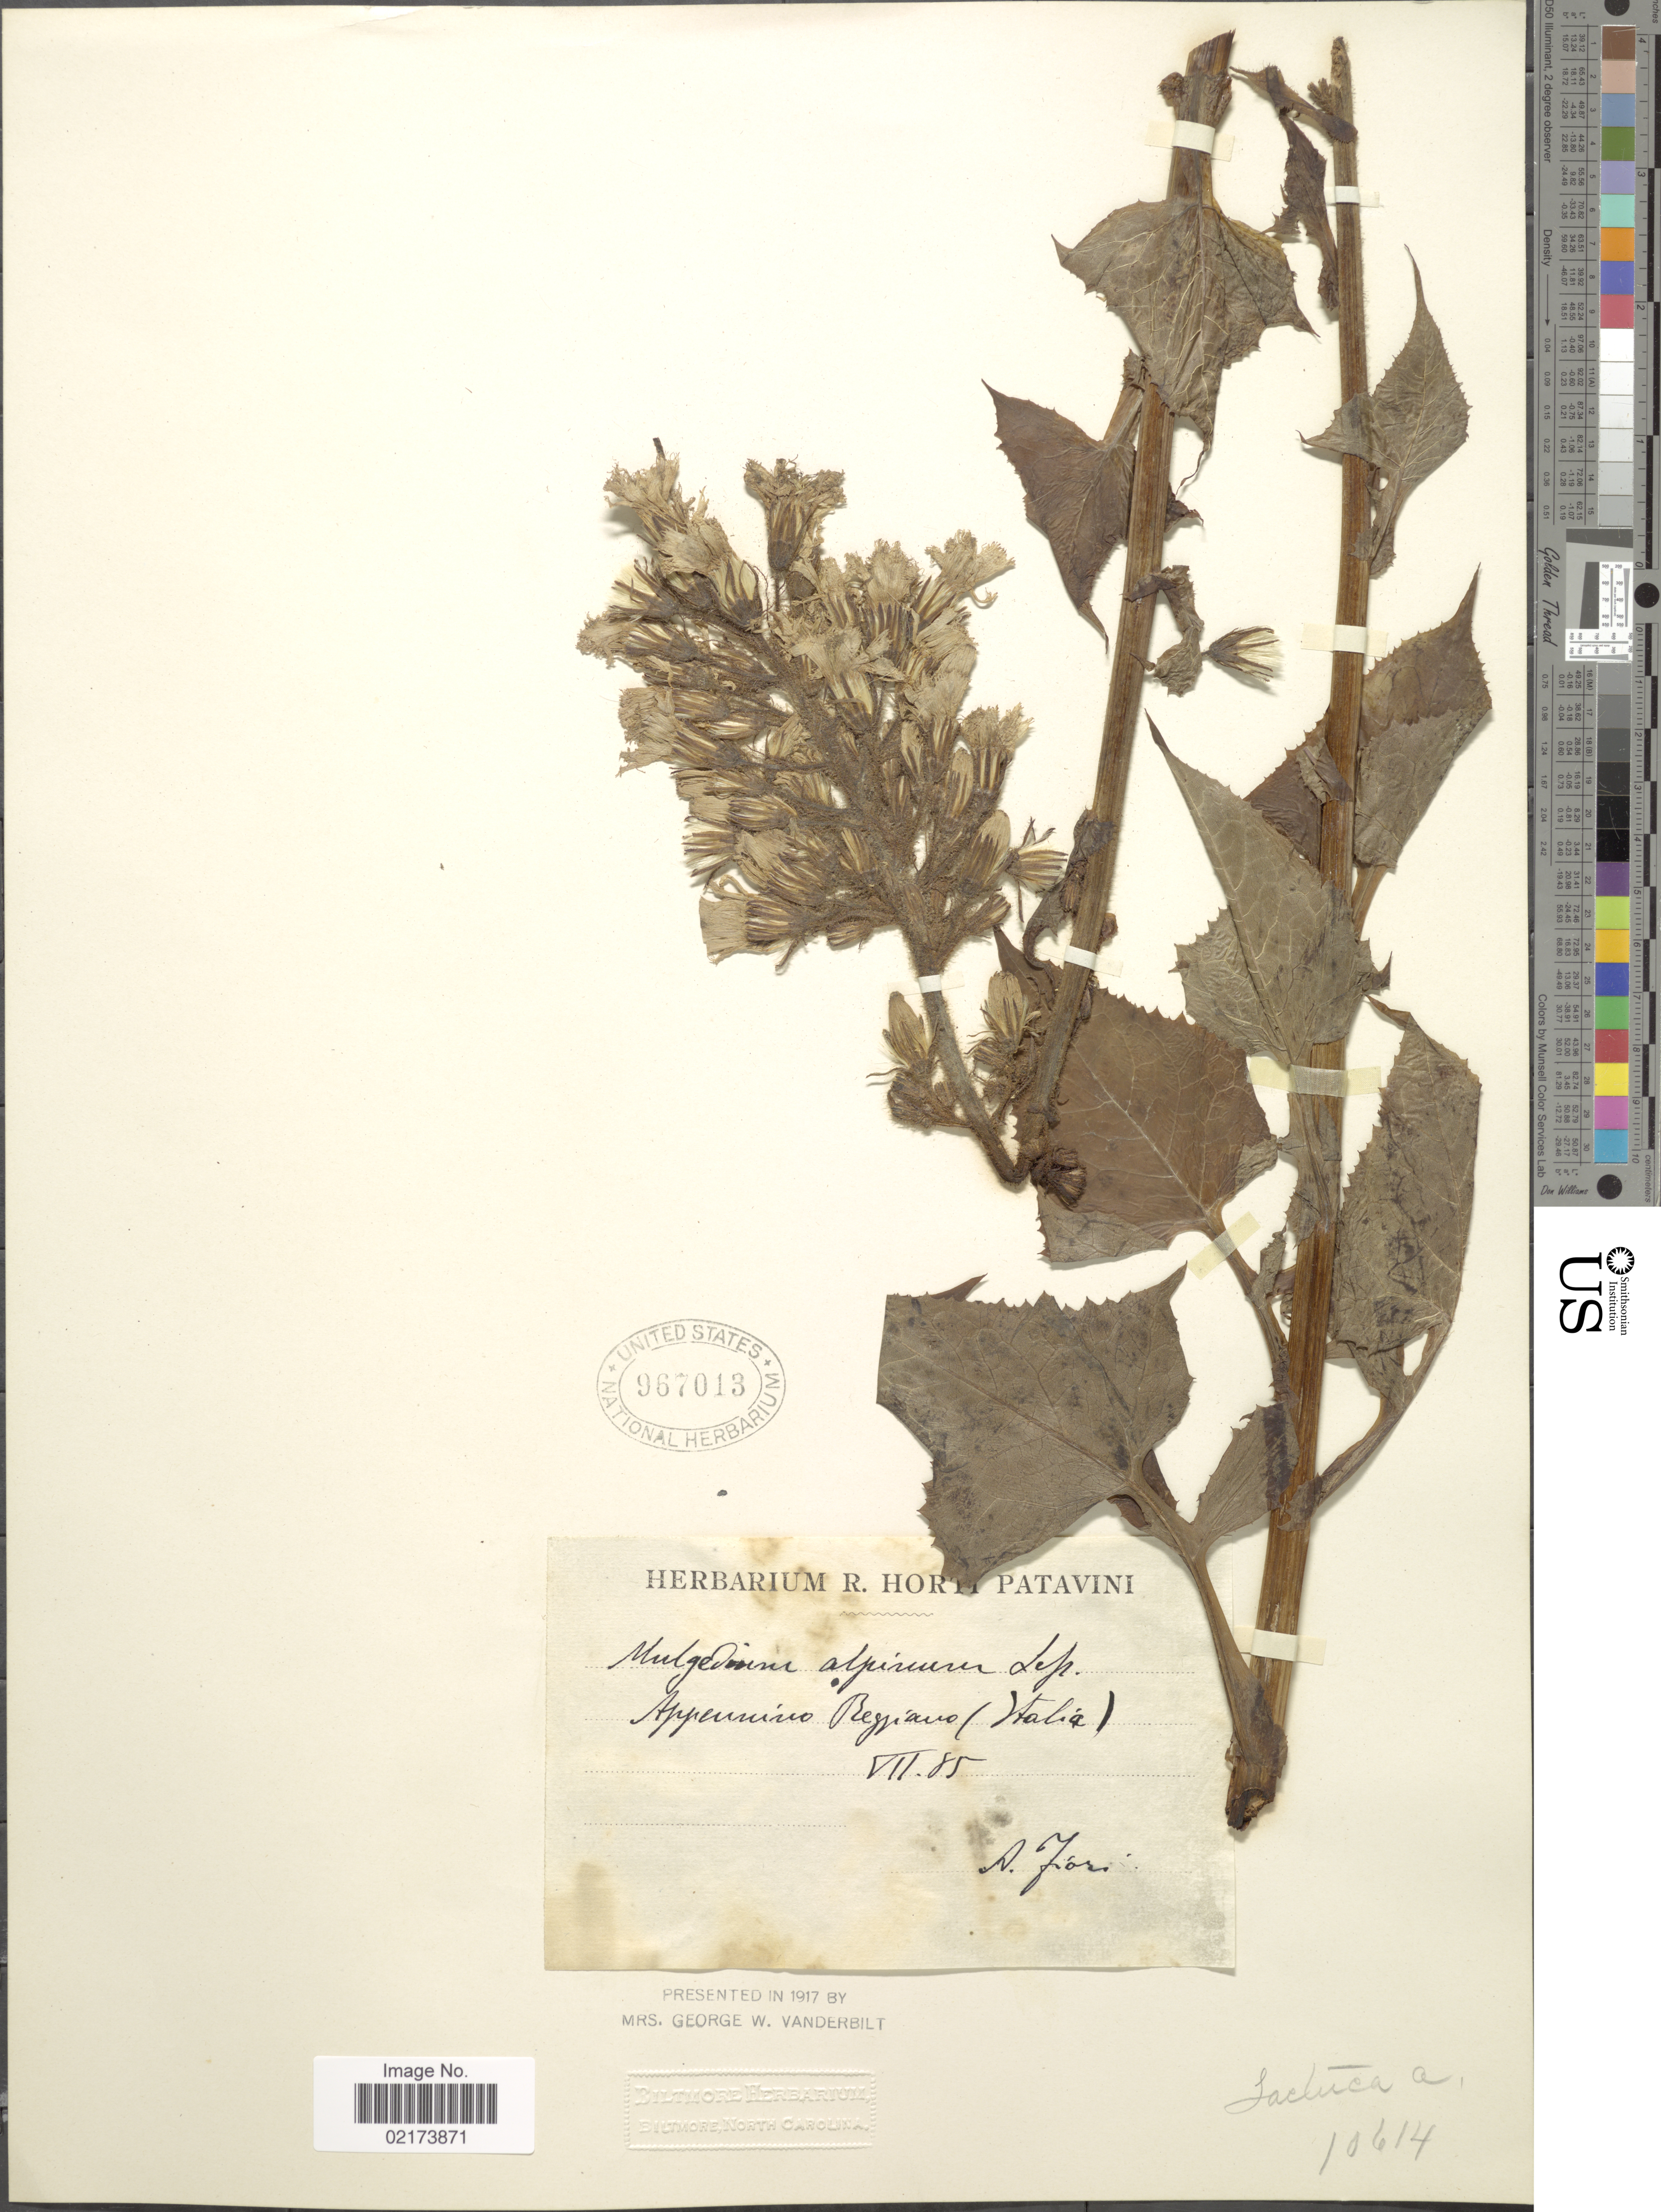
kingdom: Plantae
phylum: Tracheophyta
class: Magnoliopsida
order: Asterales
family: Asteraceae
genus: Lactuca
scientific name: Lactuca alpina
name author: (L.) A. Gray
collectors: A. Fiori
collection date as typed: Transcribed d/m/y: /7/85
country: Italy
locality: Appenmino Reggiano [interpreted]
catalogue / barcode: US 967013